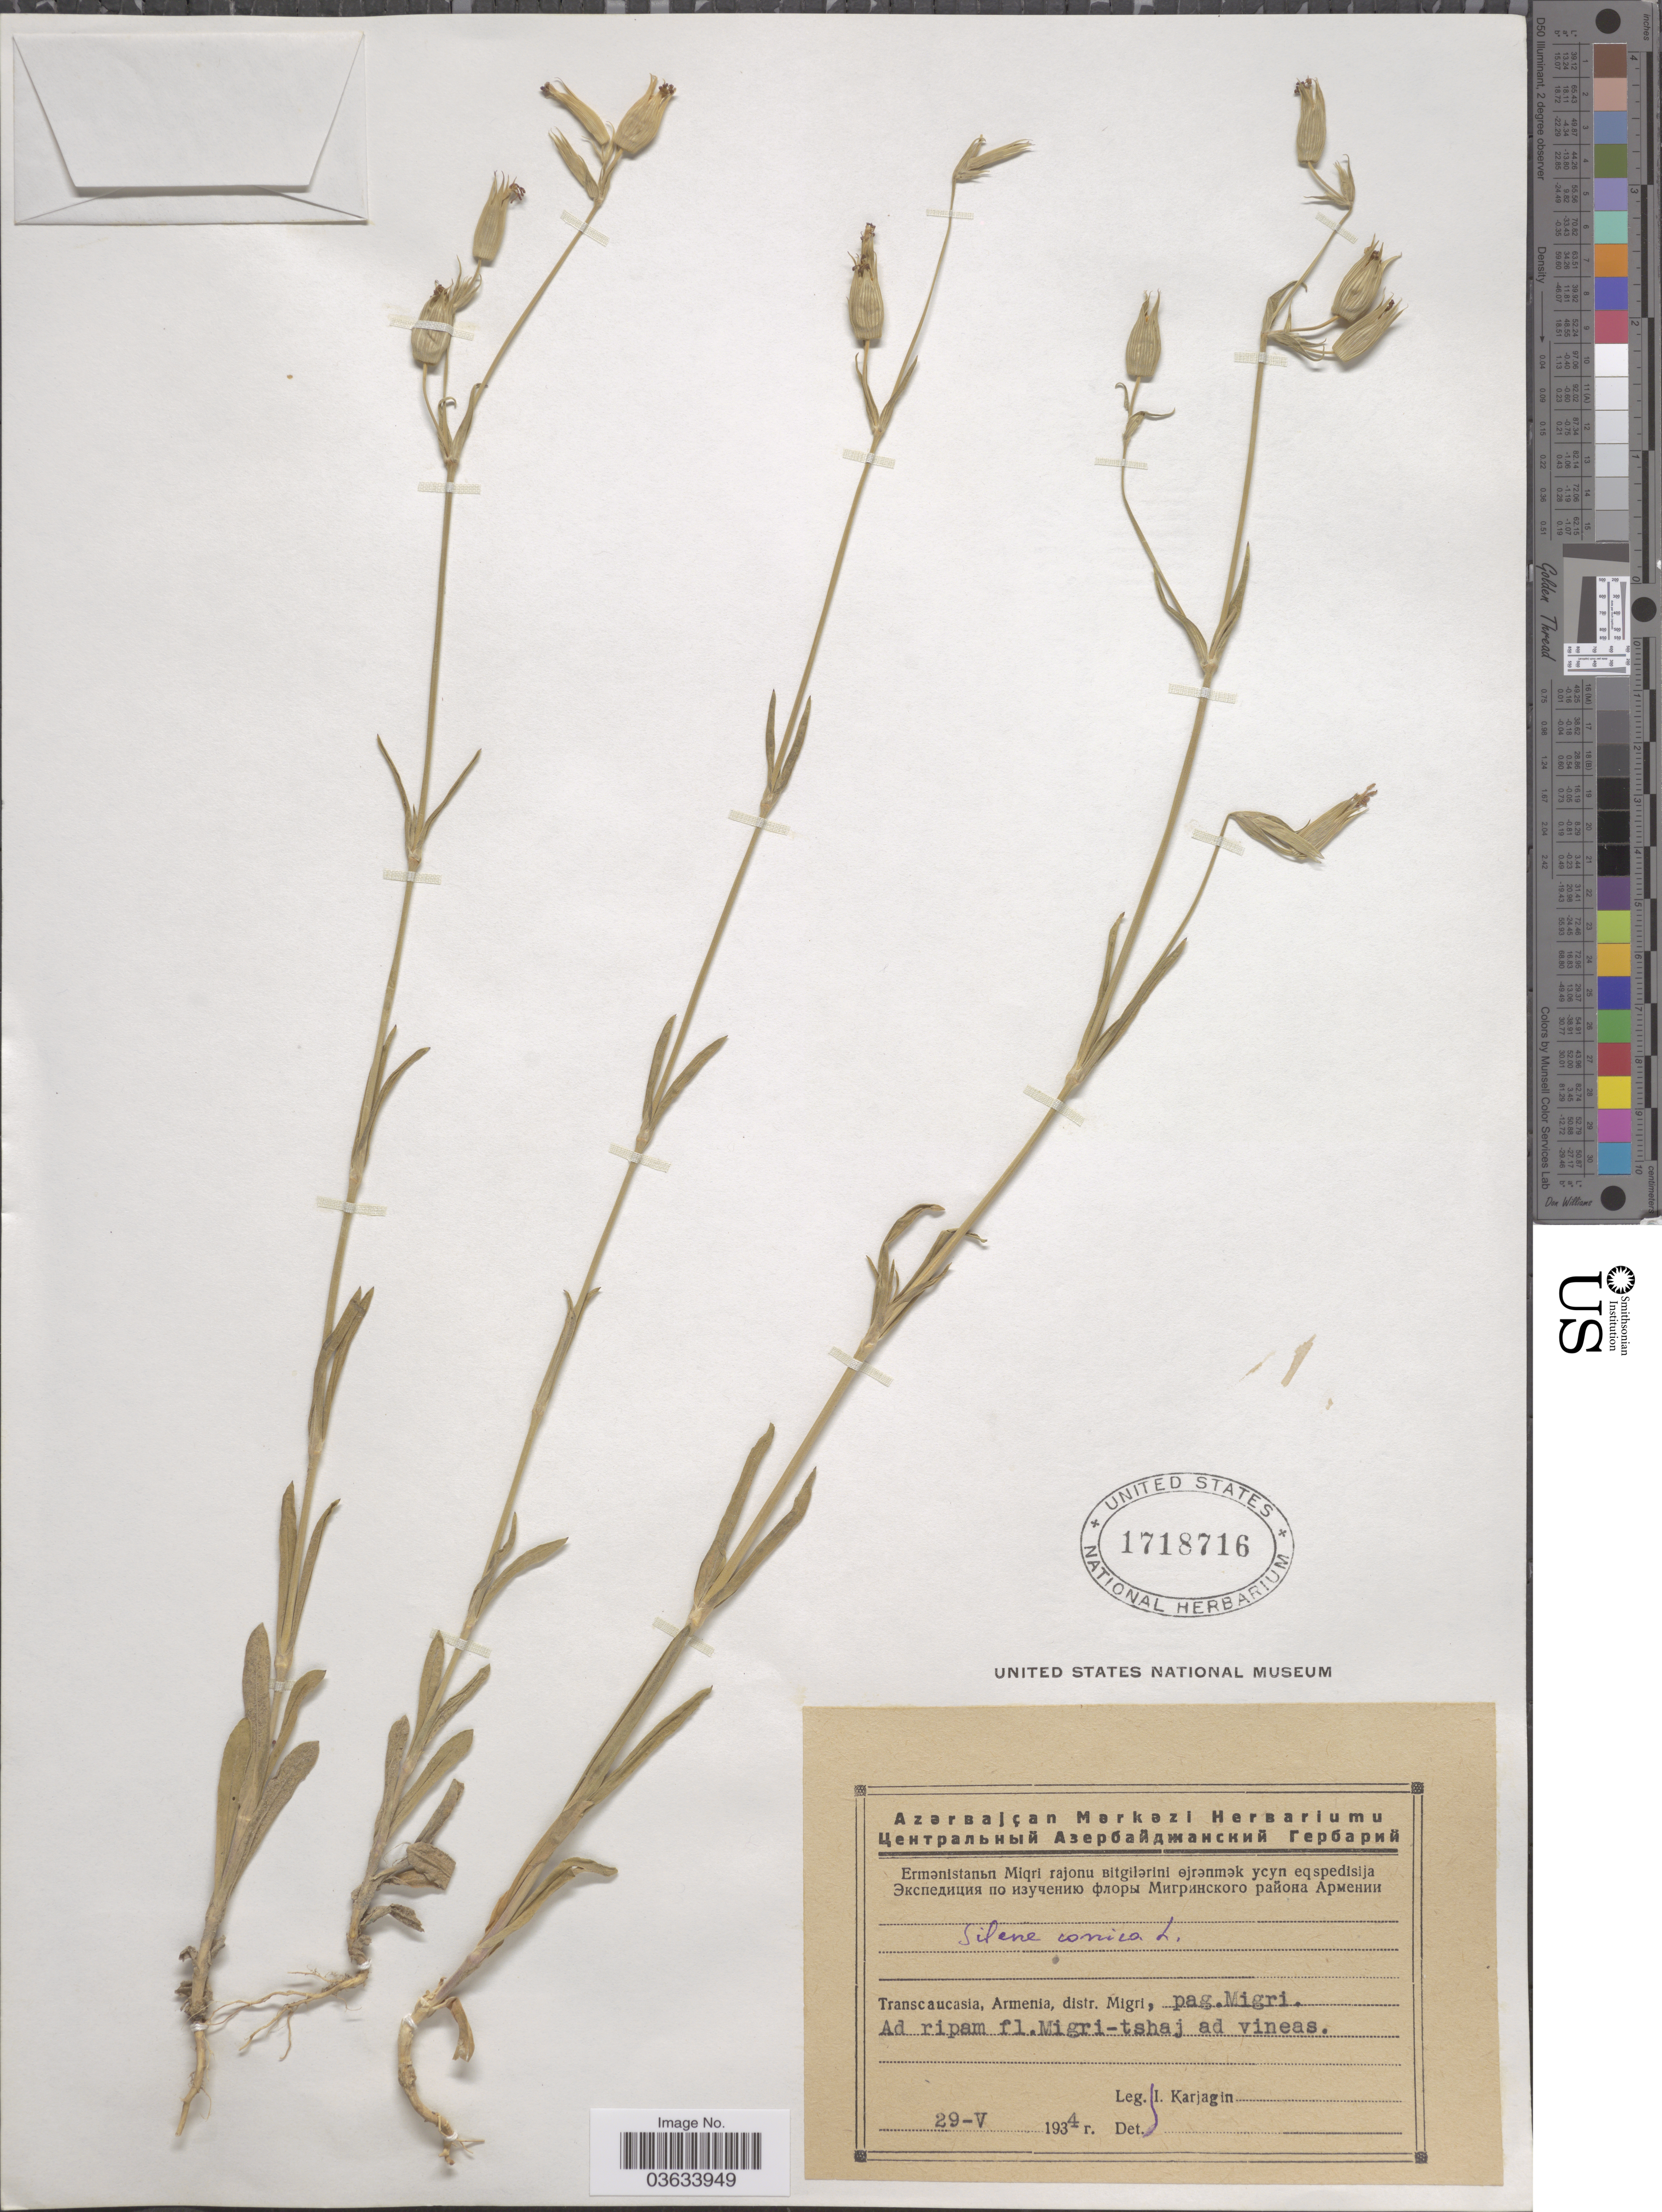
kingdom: Plantae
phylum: Tracheophyta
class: Magnoliopsida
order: Caryophyllales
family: Caryophyllaceae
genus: Silene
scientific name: Silene conoidea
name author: L.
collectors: I. Karjagin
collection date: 1934-05-29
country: Armenia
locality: Transcaucasia, distr. Migri, pag. Migri. Ad ripam fl. Migri-tshaj ad vineas.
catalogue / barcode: US 1718716